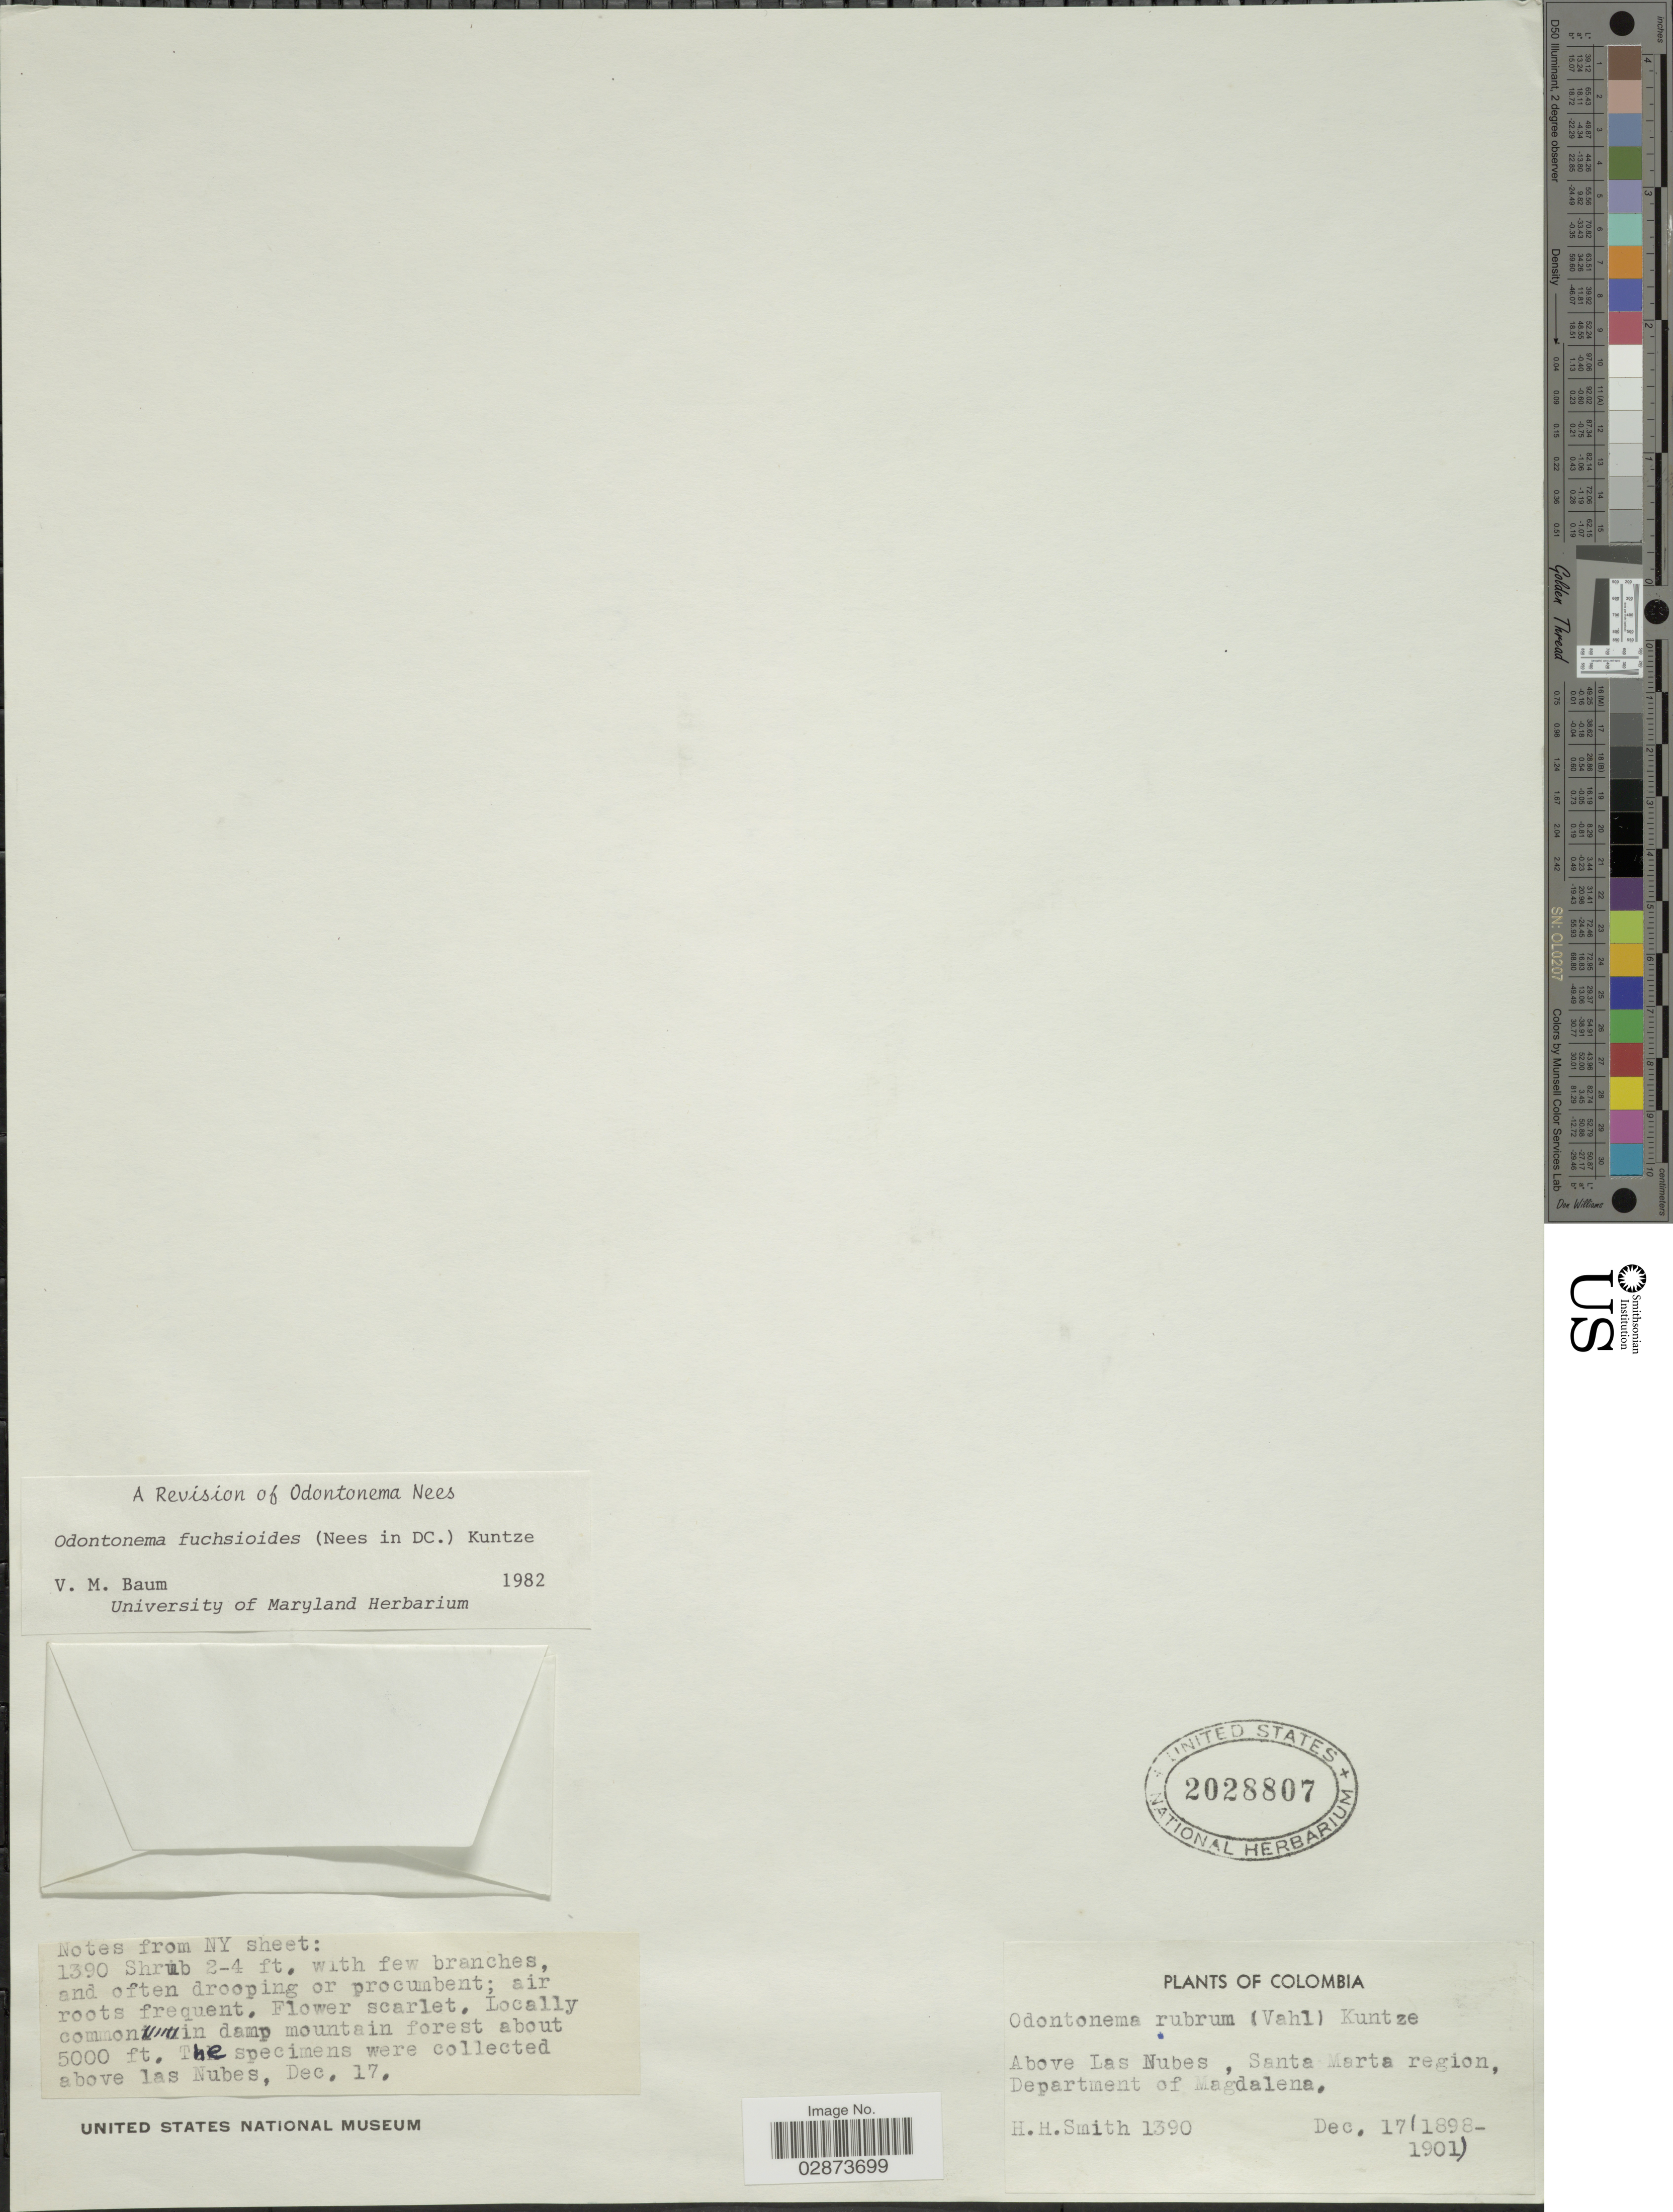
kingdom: Plantae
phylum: Tracheophyta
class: Magnoliopsida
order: Lamiales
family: Acanthaceae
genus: Odontonema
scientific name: Odontonema fuchsioides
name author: (Nees) Kuntze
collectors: H. Smith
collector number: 1390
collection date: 1898-12-17/1901-12-17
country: Colombia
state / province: Magdalena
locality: Above Las Nubes, Santa Marta region, Department of Magdalena.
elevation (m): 1524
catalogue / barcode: US 2028807